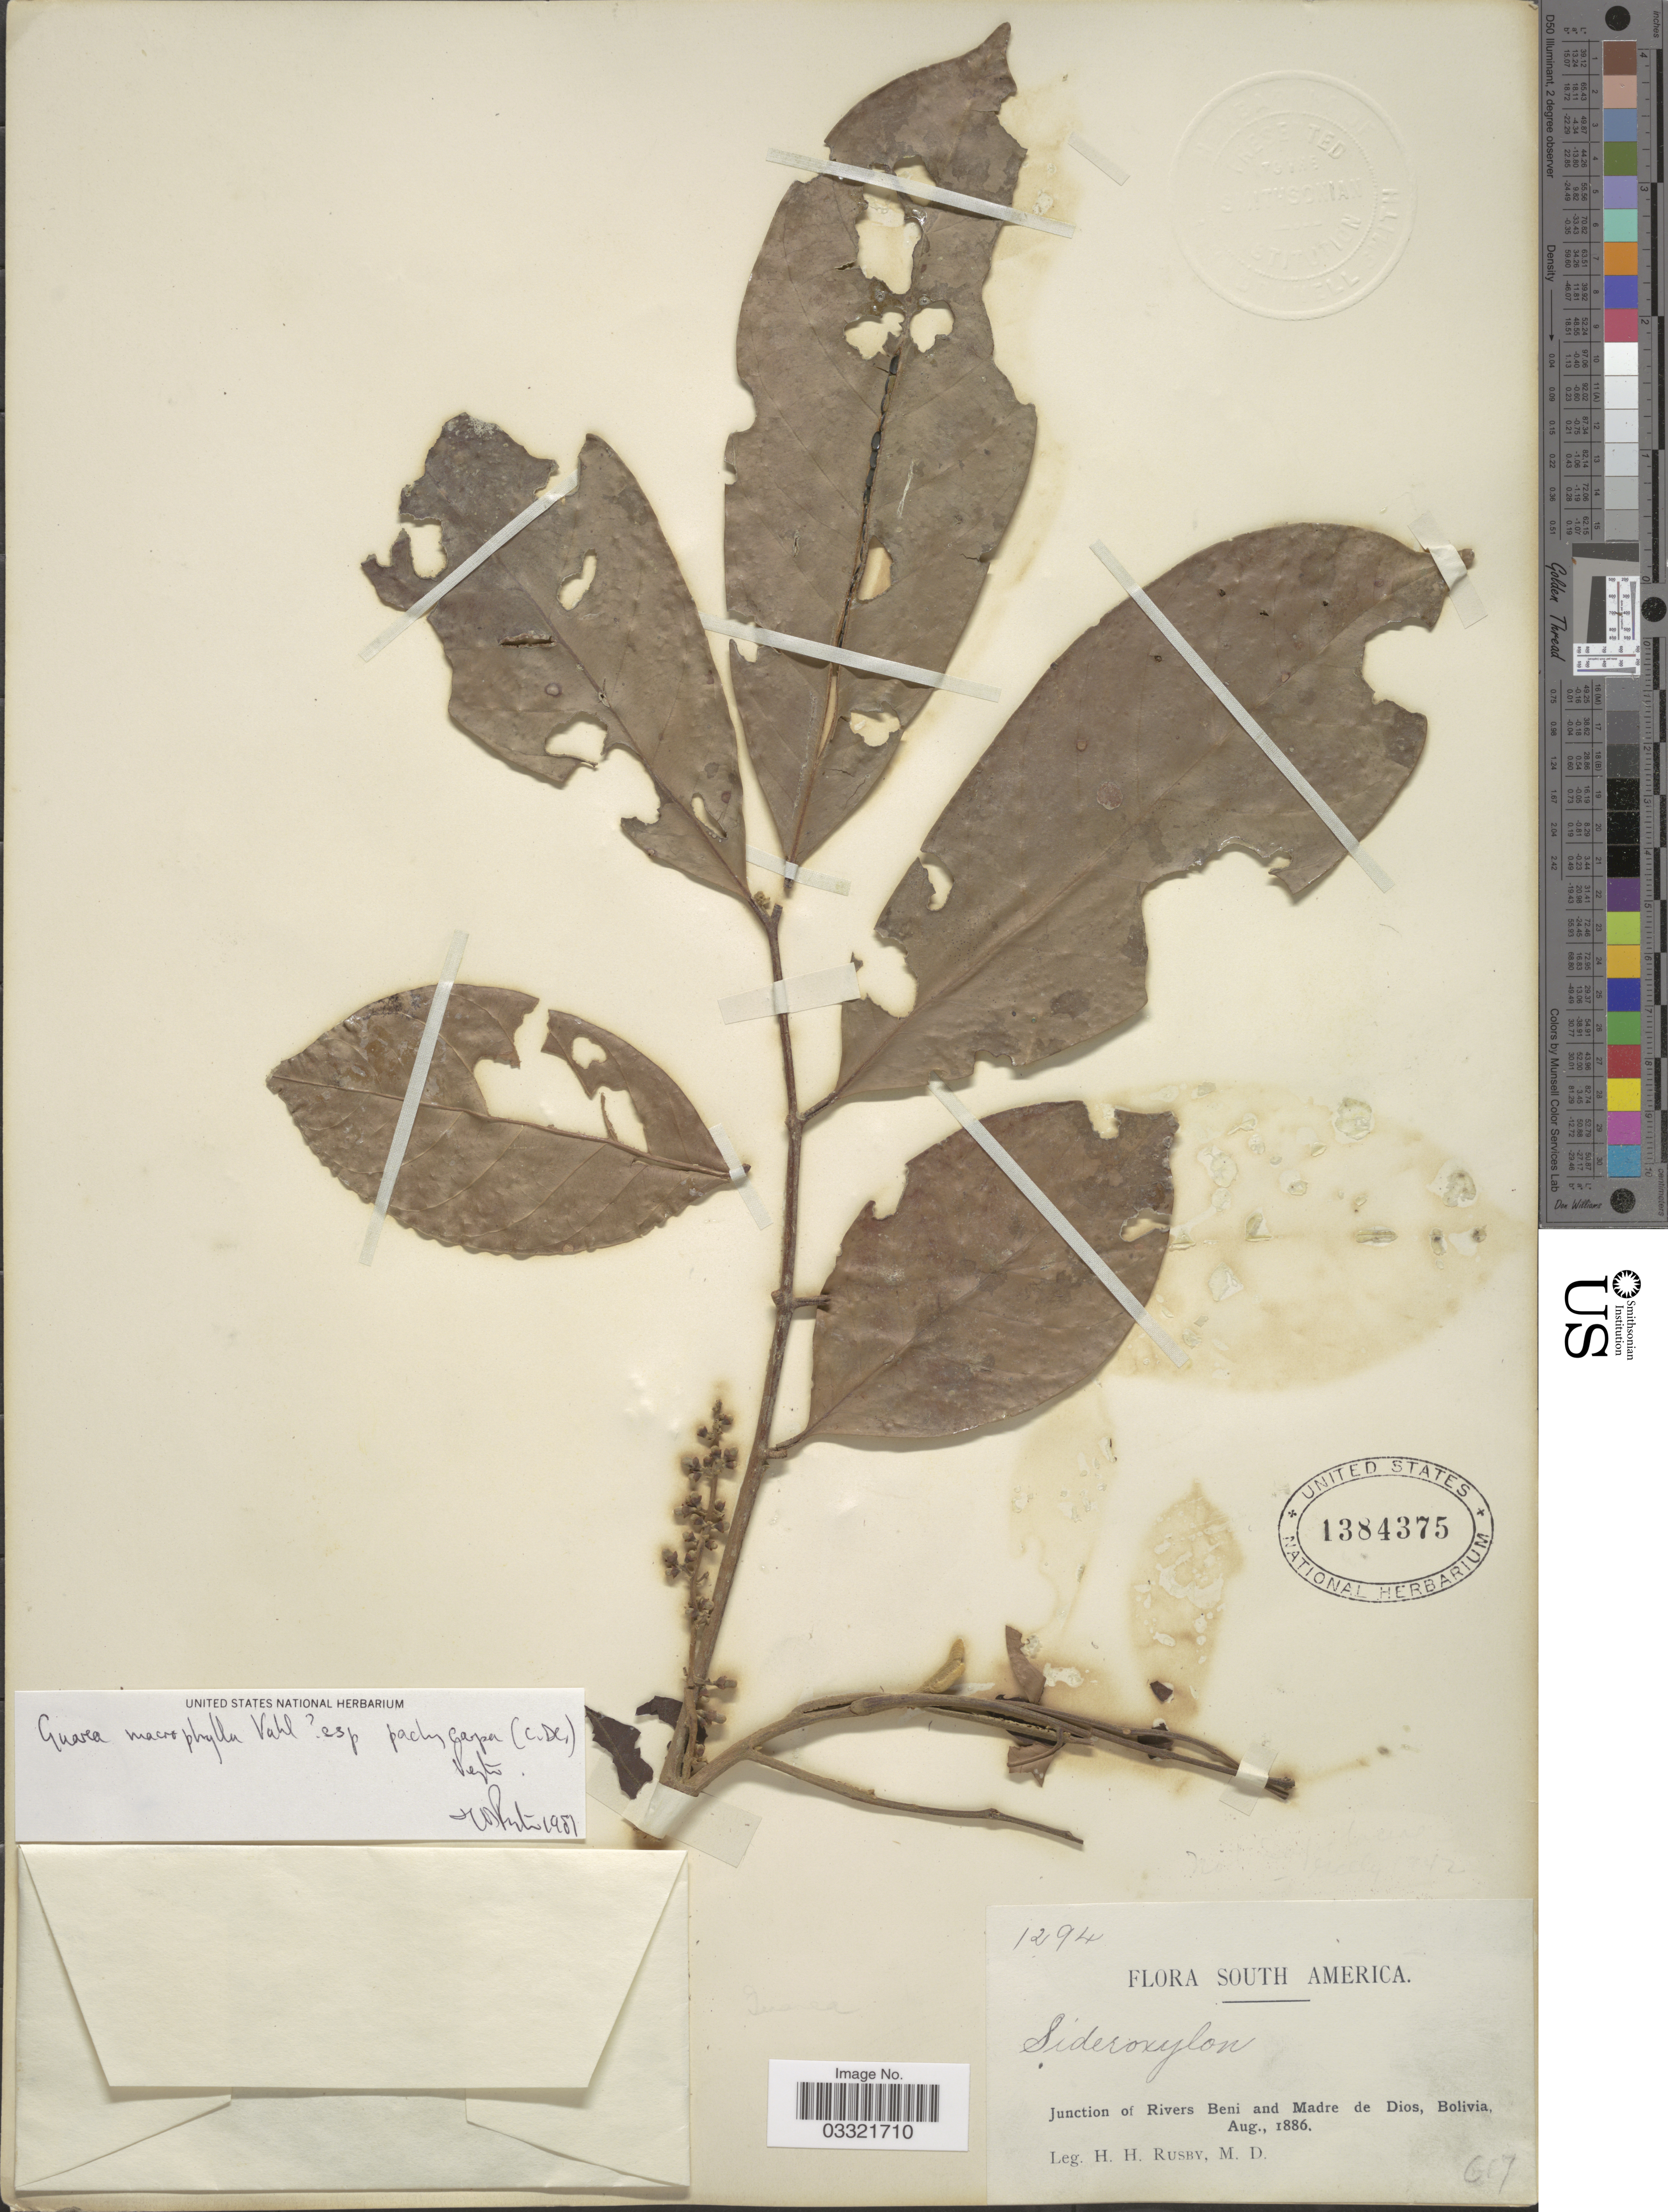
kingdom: Plantae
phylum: Tracheophyta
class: Magnoliopsida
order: Sapindales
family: Meliaceae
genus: Guarea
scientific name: Guarea macrophylla subsp. pachycarpa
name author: (C. DC.) T.D. Penn.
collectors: H. H. Rusby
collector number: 1294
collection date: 1886-08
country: Bolivia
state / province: Beni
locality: Junction of Rivers Beni and Madre de Dios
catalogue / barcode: US 1384375